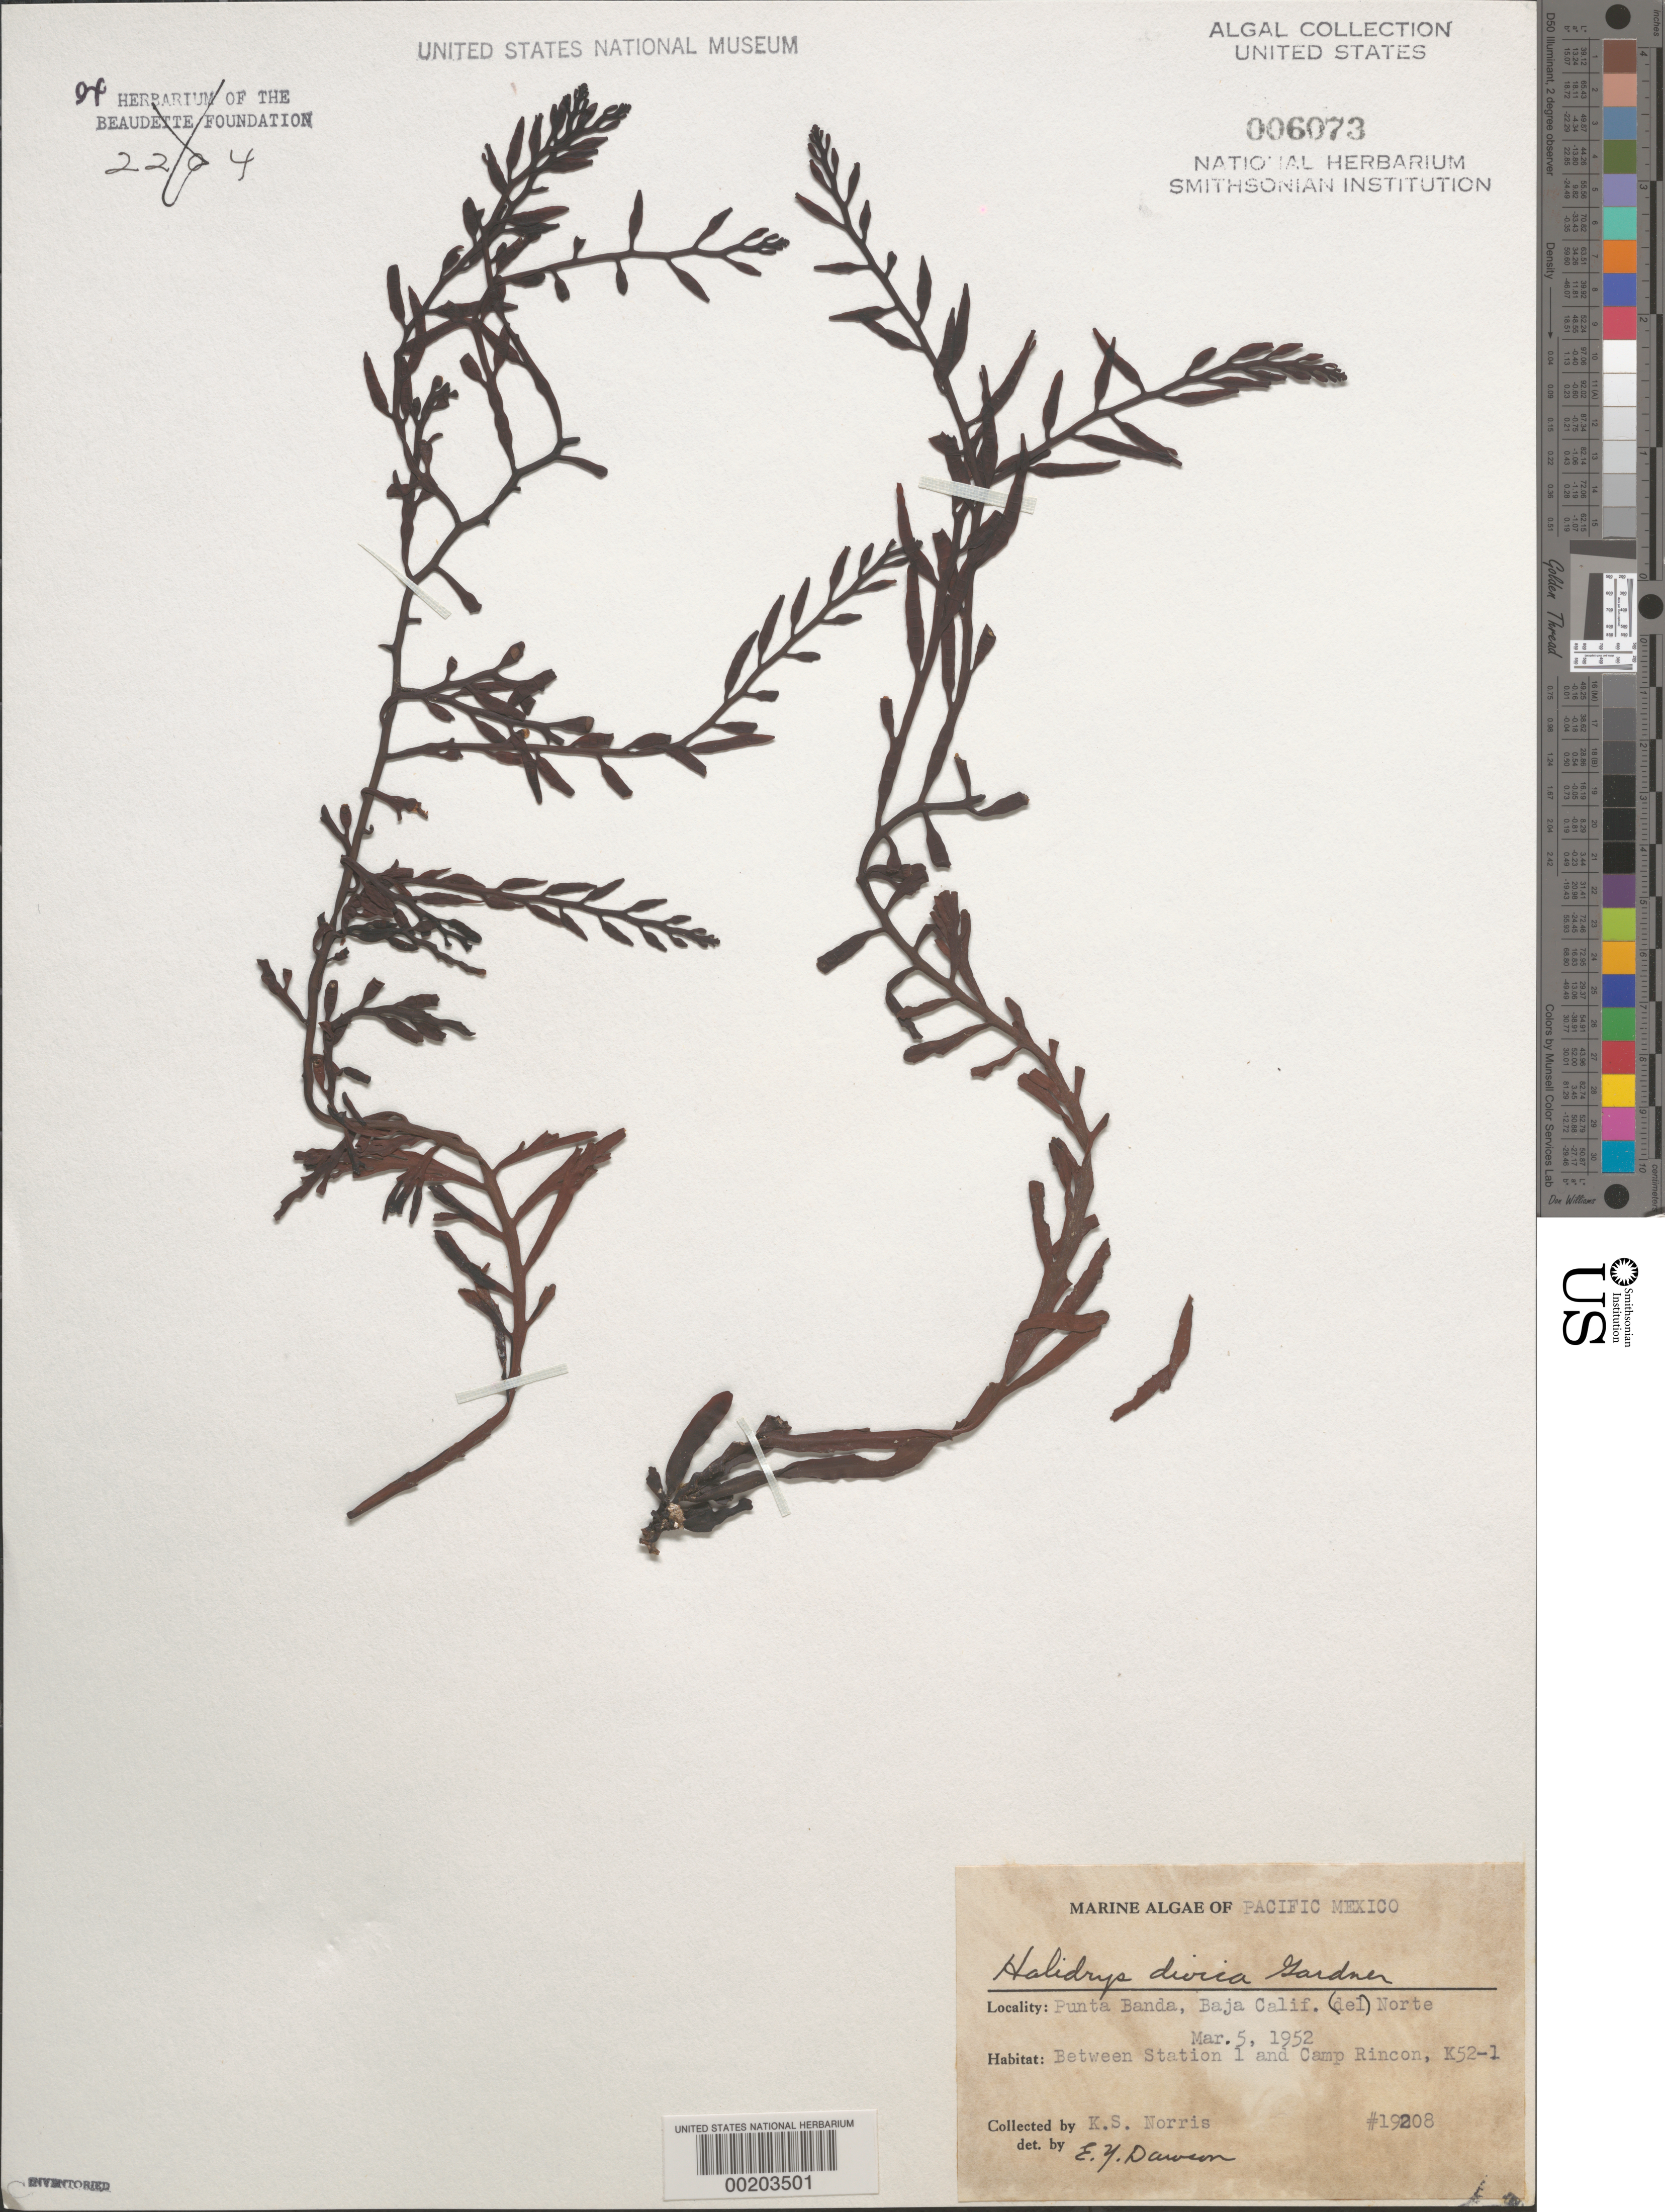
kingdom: Chromista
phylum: Ochrophyta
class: Phaeophyceae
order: Fucales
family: Sargassaceae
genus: Halidrys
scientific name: Halidrys dioica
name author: N.L. Gardner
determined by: Dawson, E. Y.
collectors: K. S. Norris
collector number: EYD 19208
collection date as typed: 05 Mar 1952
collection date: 1952-03-05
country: Mexico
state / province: Baja California Norte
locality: Punta Banda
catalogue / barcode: US 6073